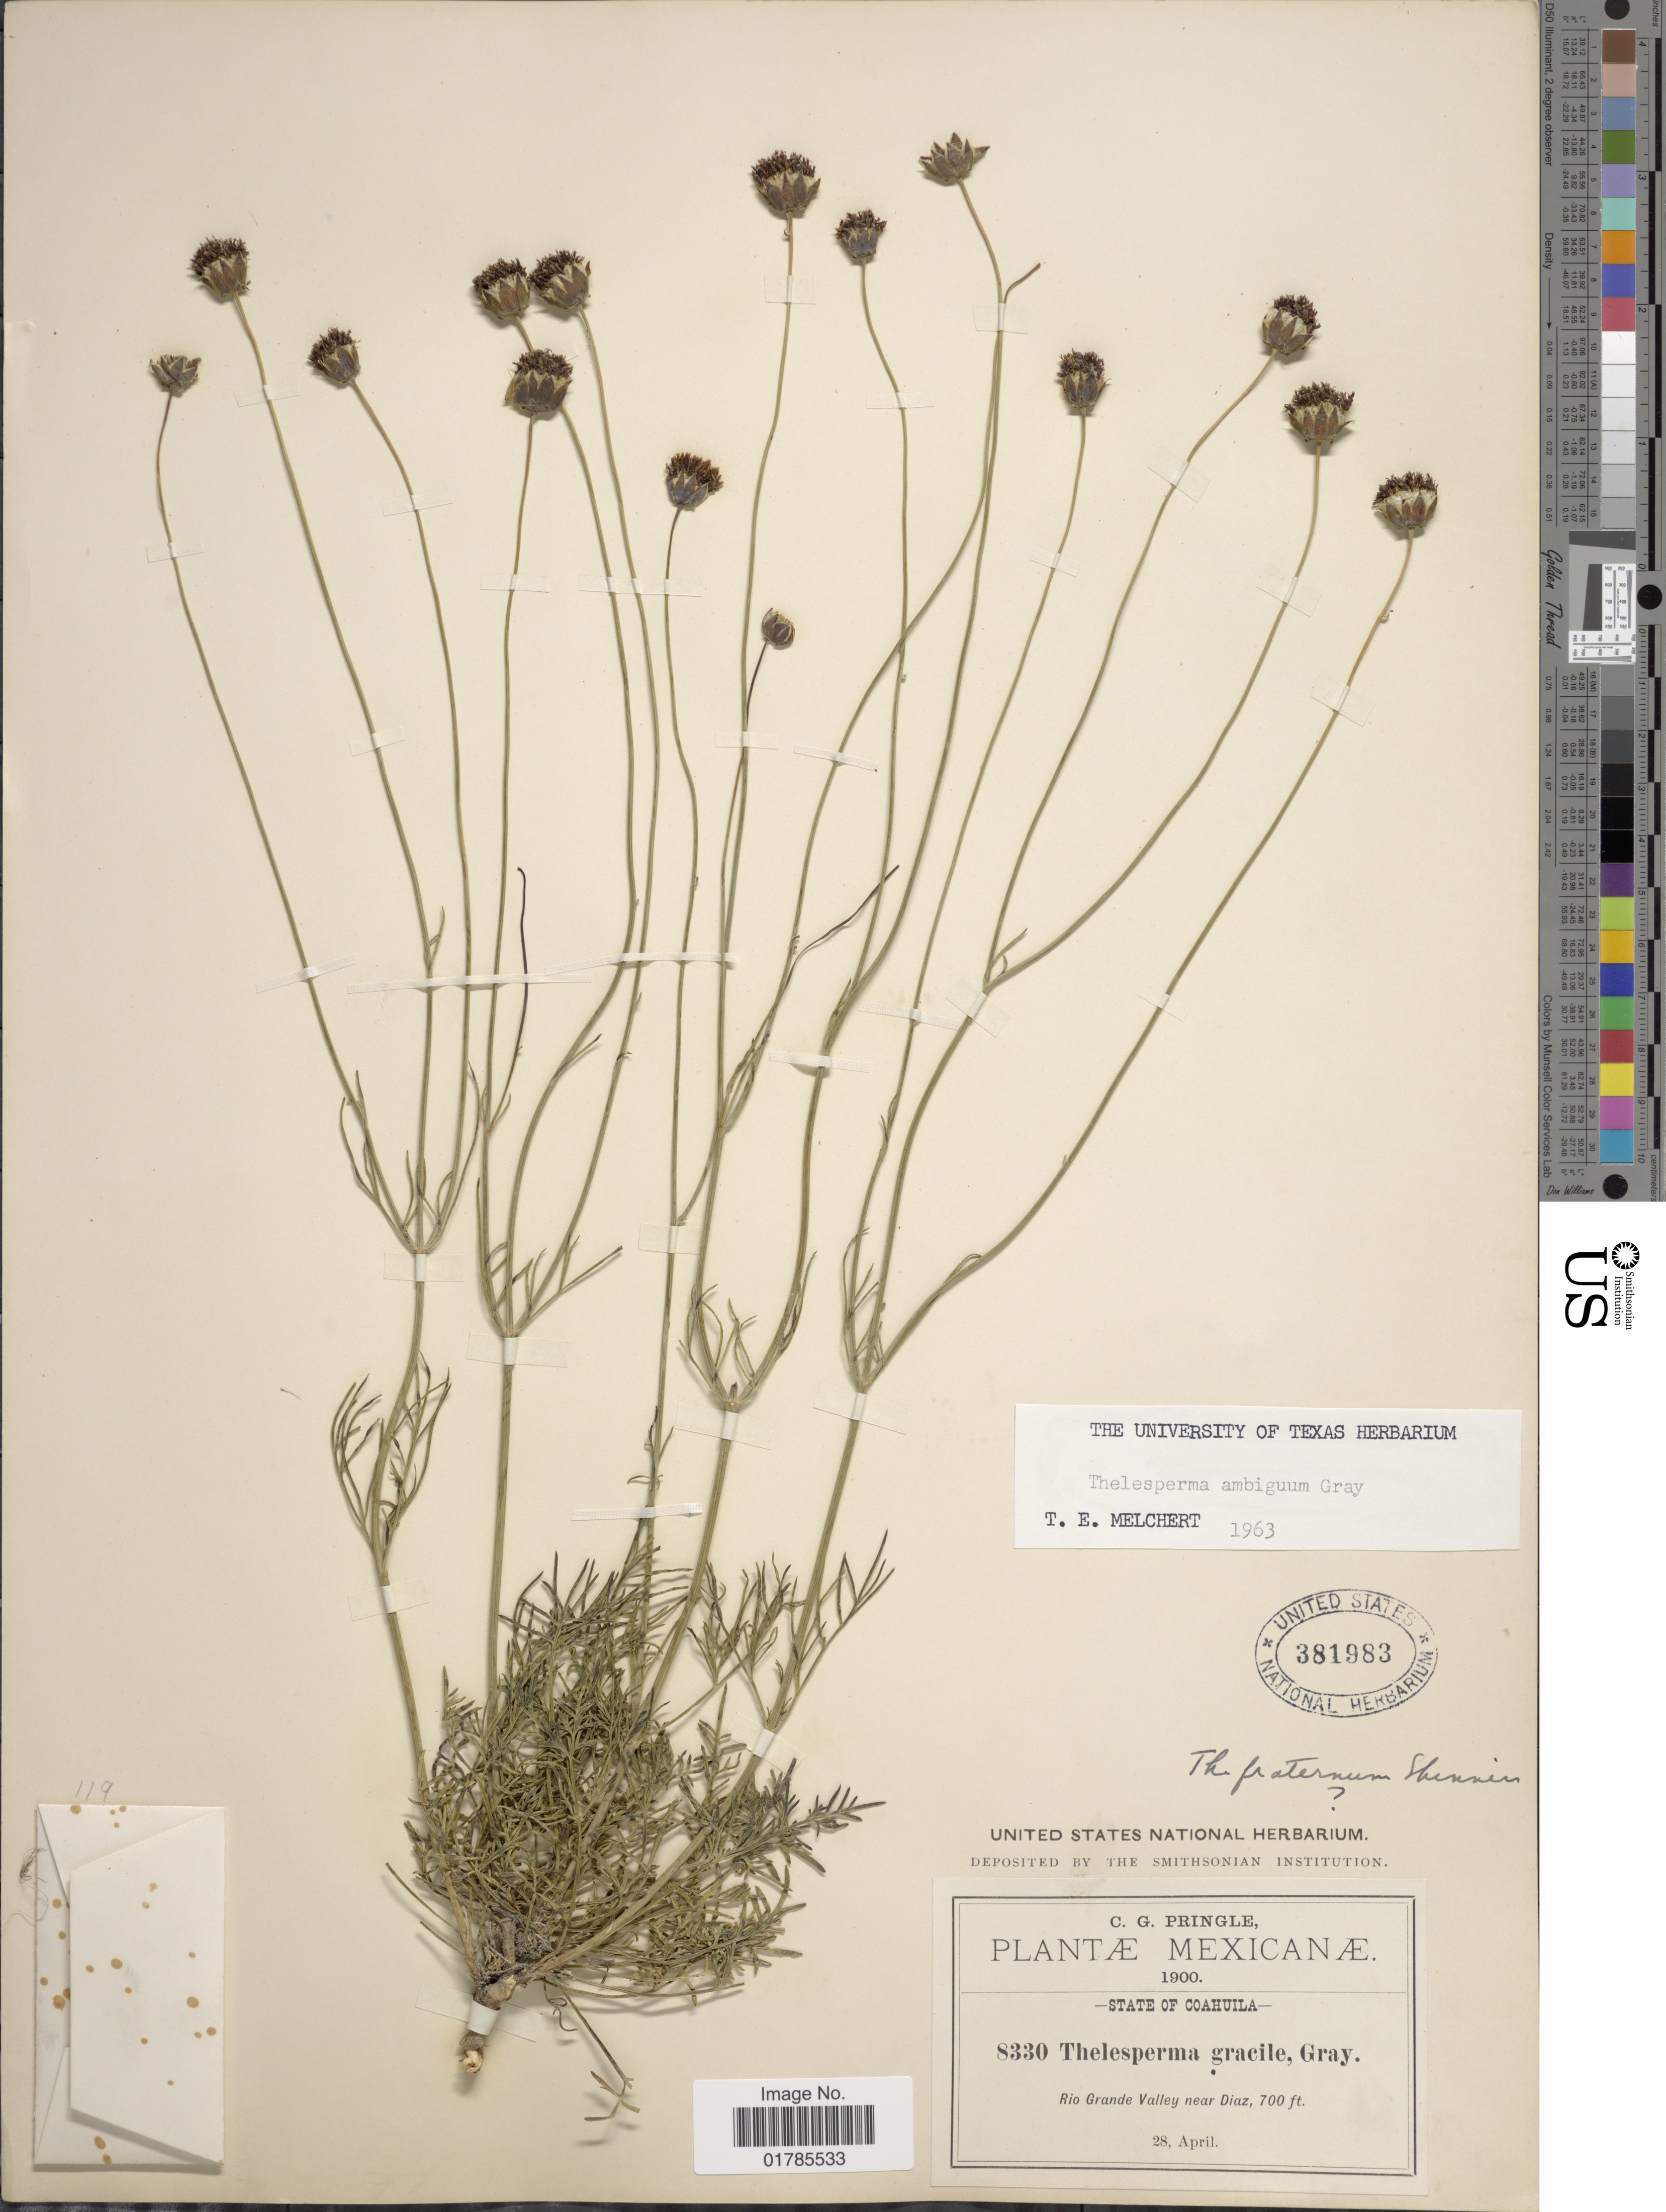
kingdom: Plantae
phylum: Tracheophyta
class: Magnoliopsida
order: Asterales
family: Asteraceae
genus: Thelesperma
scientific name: Thelesperma ambiguum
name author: A. Gray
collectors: C. G. Pringle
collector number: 8330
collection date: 1900-04-28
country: Mexico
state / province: Coahuila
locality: Rio Grande valley near Diaz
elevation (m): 213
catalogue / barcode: US 381983